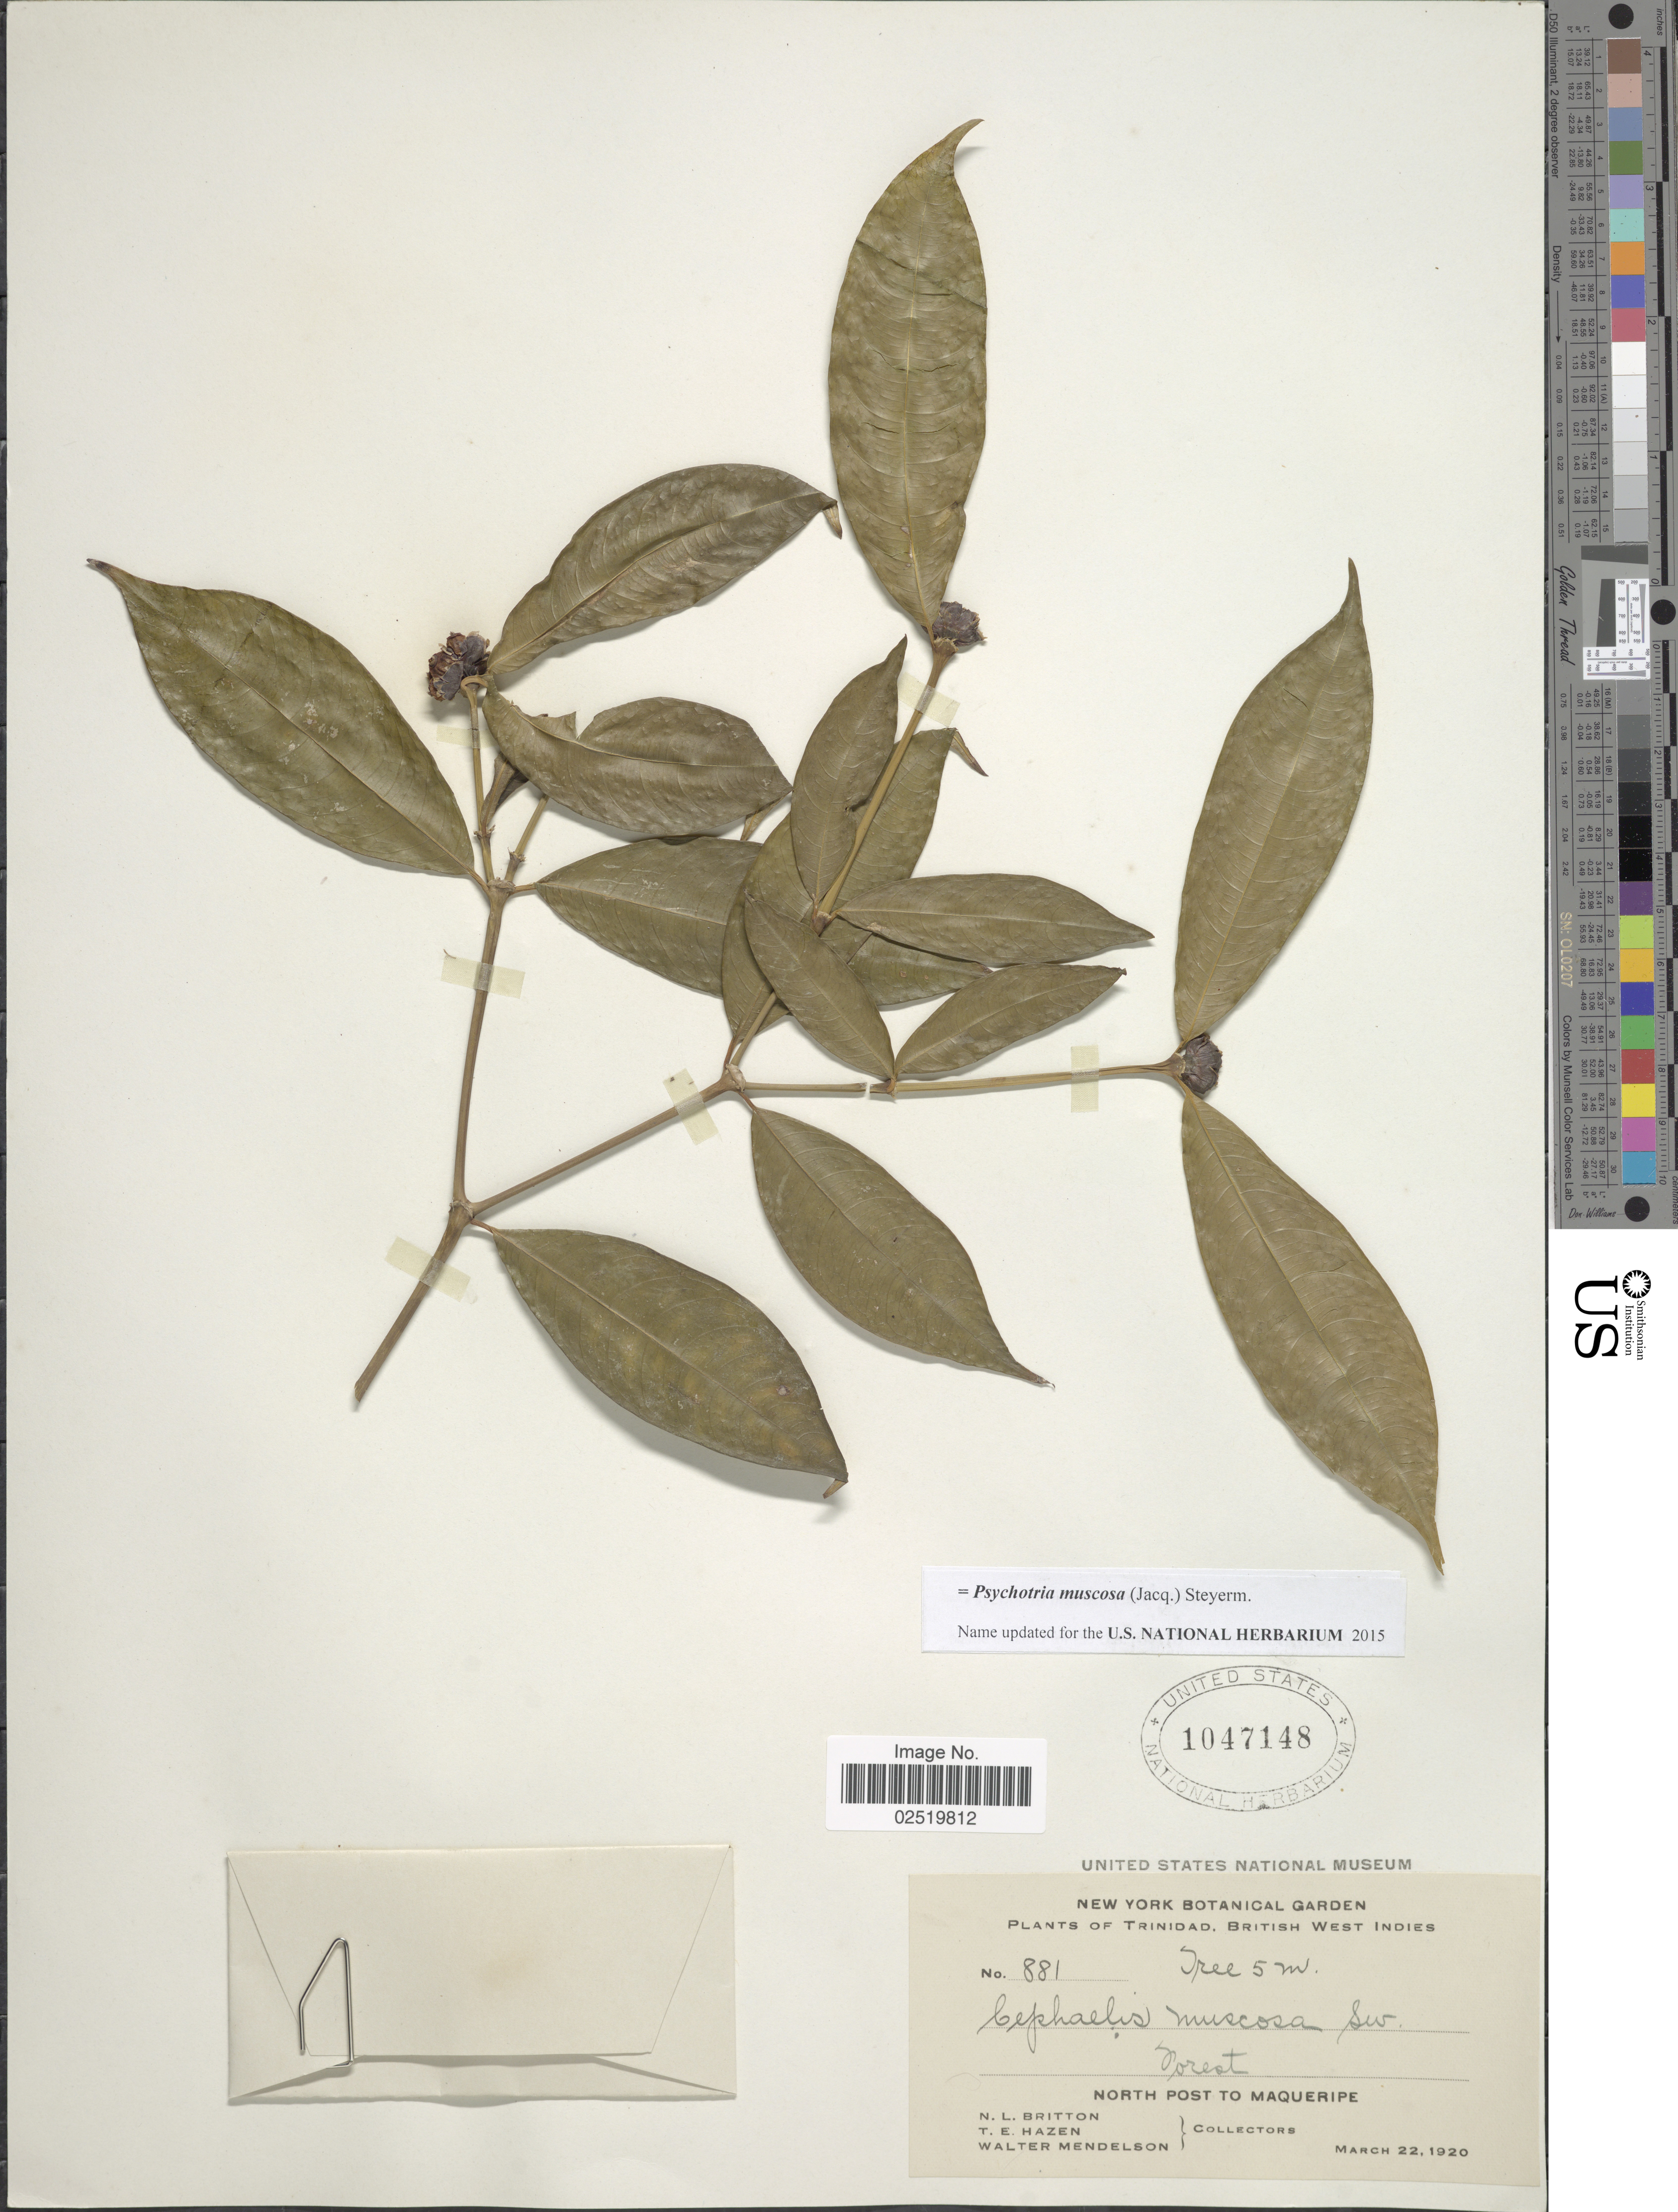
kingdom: Plantae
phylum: Tracheophyta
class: Magnoliopsida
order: Gentianales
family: Rubiaceae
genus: Psychotria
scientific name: Psychotria muscosa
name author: (Jacq.) Steyerm.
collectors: N. Britton, T. E. Hazen & W. Mendelson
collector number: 881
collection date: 1920-03-22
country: Trinidad and Tobago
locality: Trinidad, British West Indies. North Post to Maqueripe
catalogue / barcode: US 1047148